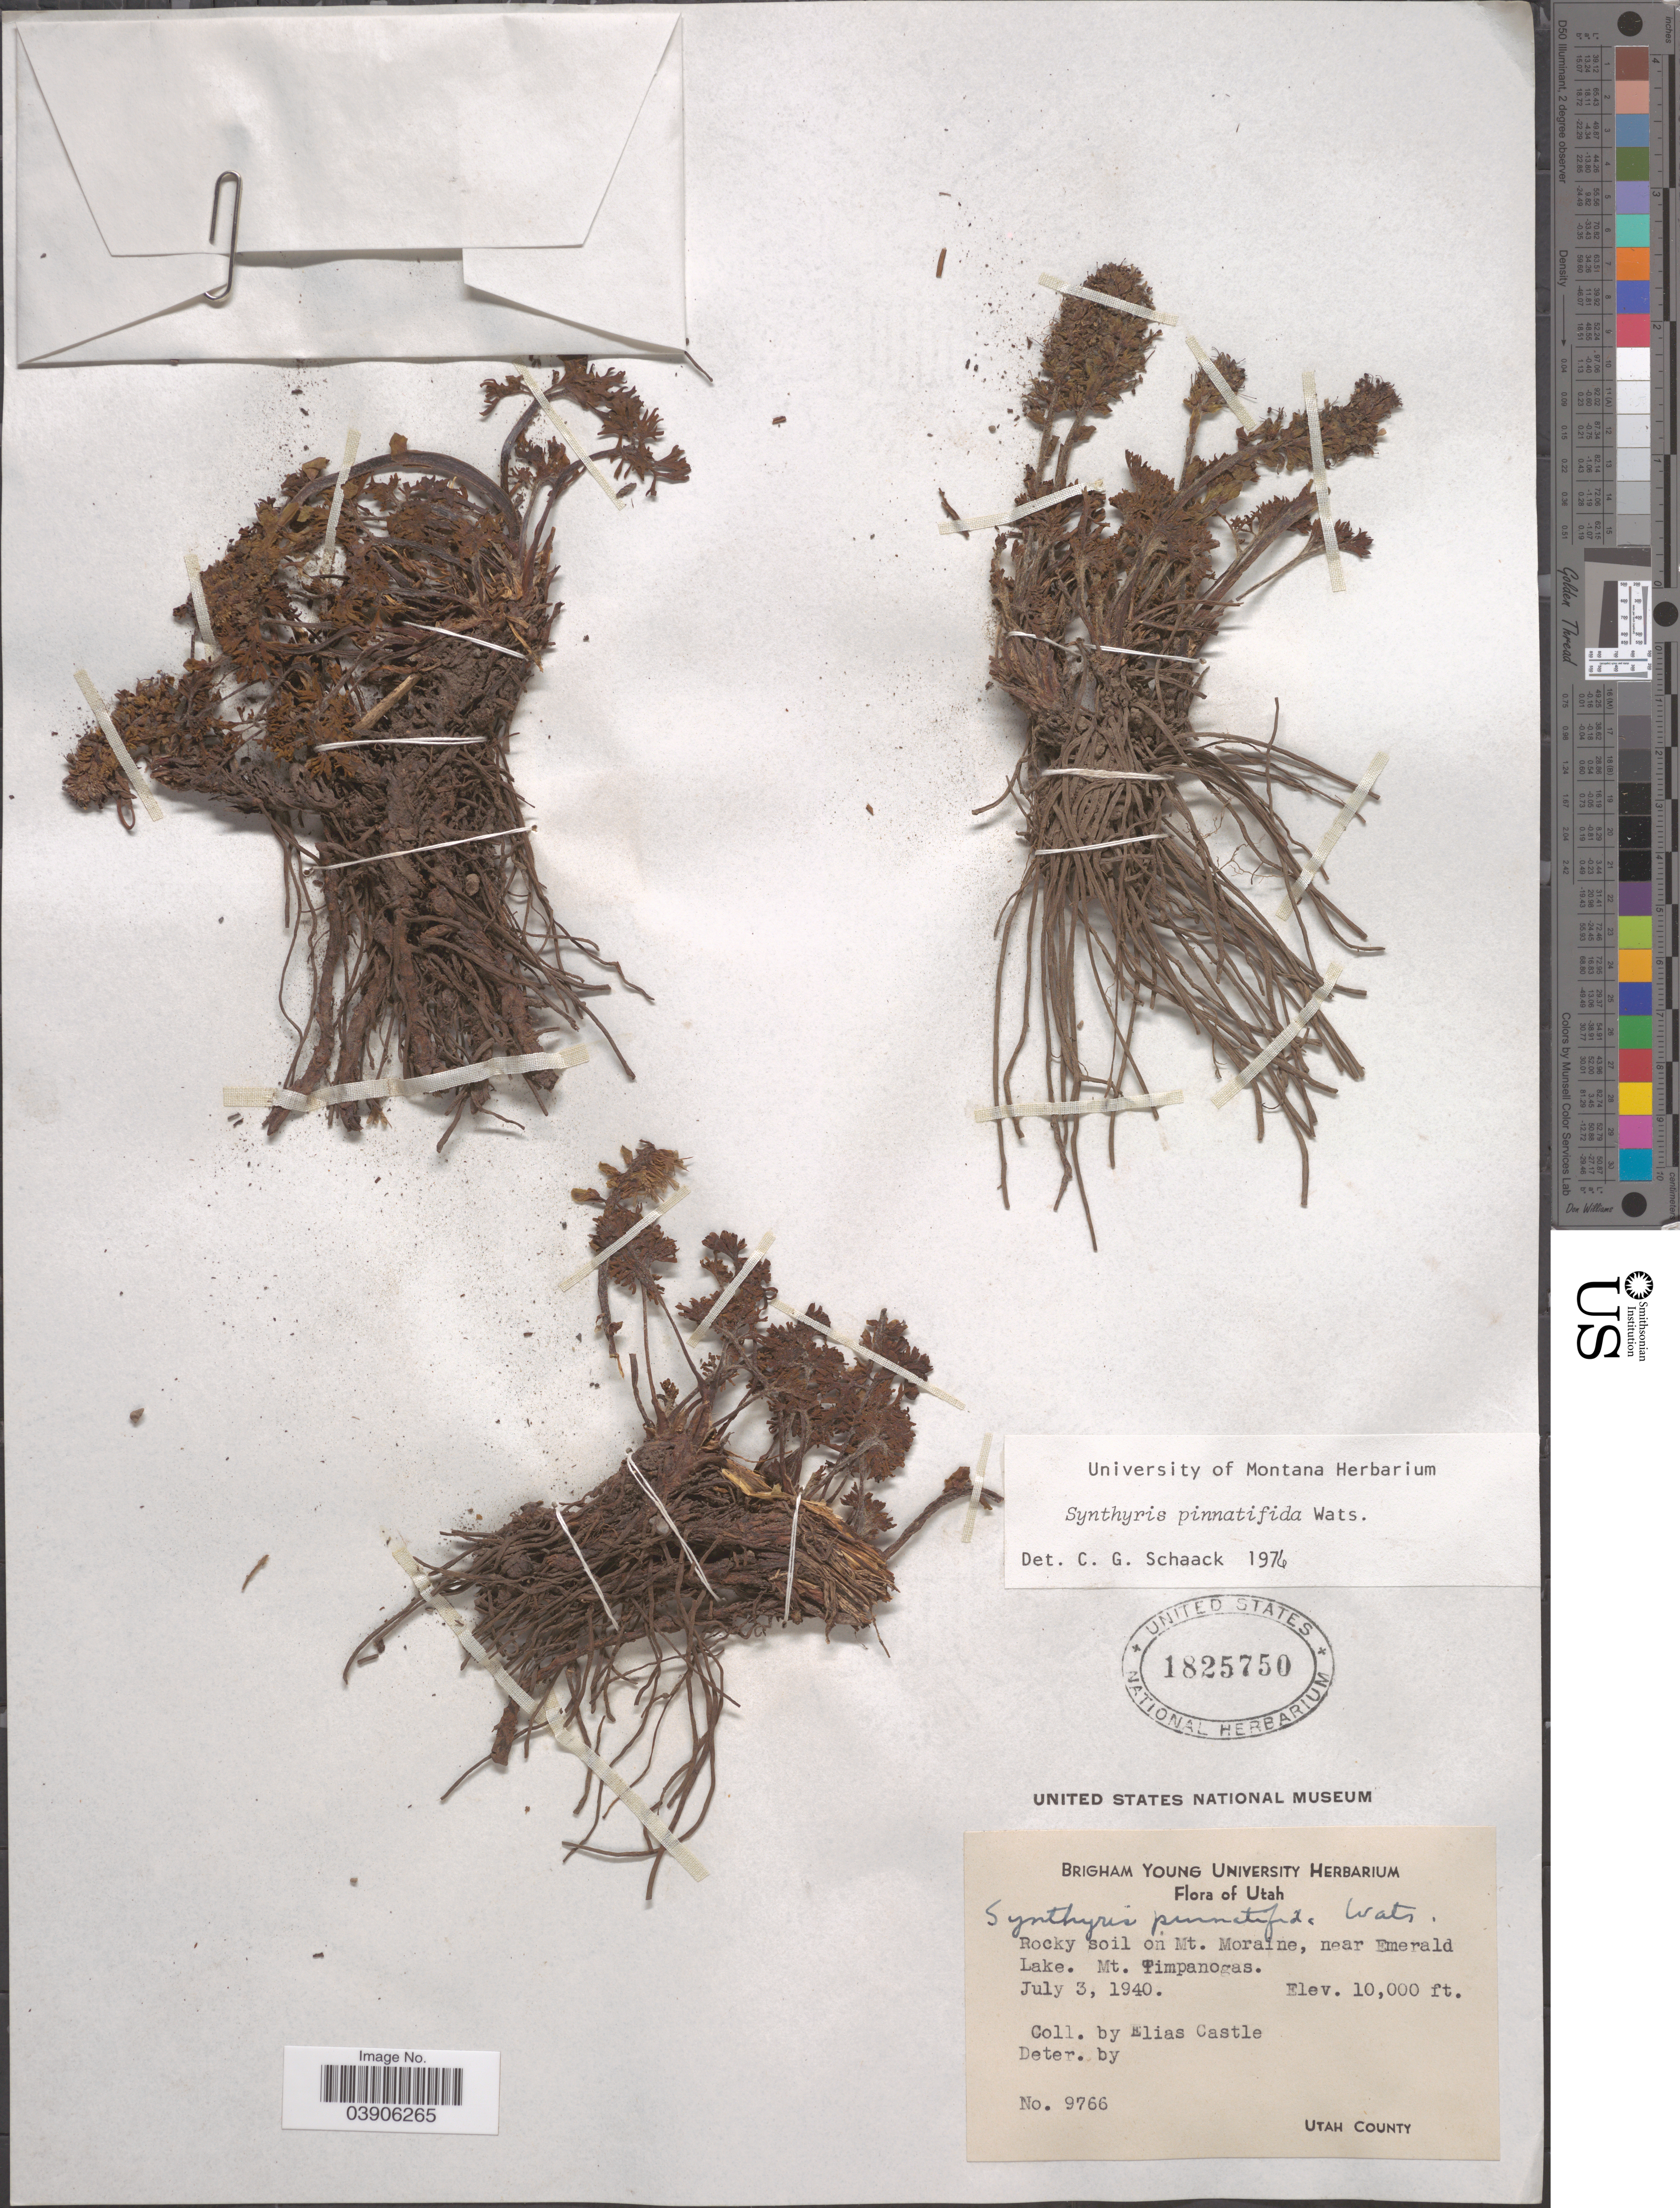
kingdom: Plantae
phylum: Tracheophyta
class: Magnoliopsida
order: Lamiales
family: Plantaginaceae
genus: Synthyris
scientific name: Synthyris pinnatifida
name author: S. Watson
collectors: E. Castle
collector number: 9766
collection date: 1940-07-03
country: United States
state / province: Utah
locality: Rocky soil on Mt. Moraine, near Emerald Lake. Mt. Timpanogas. Utah County.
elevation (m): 3048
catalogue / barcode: US 1825750